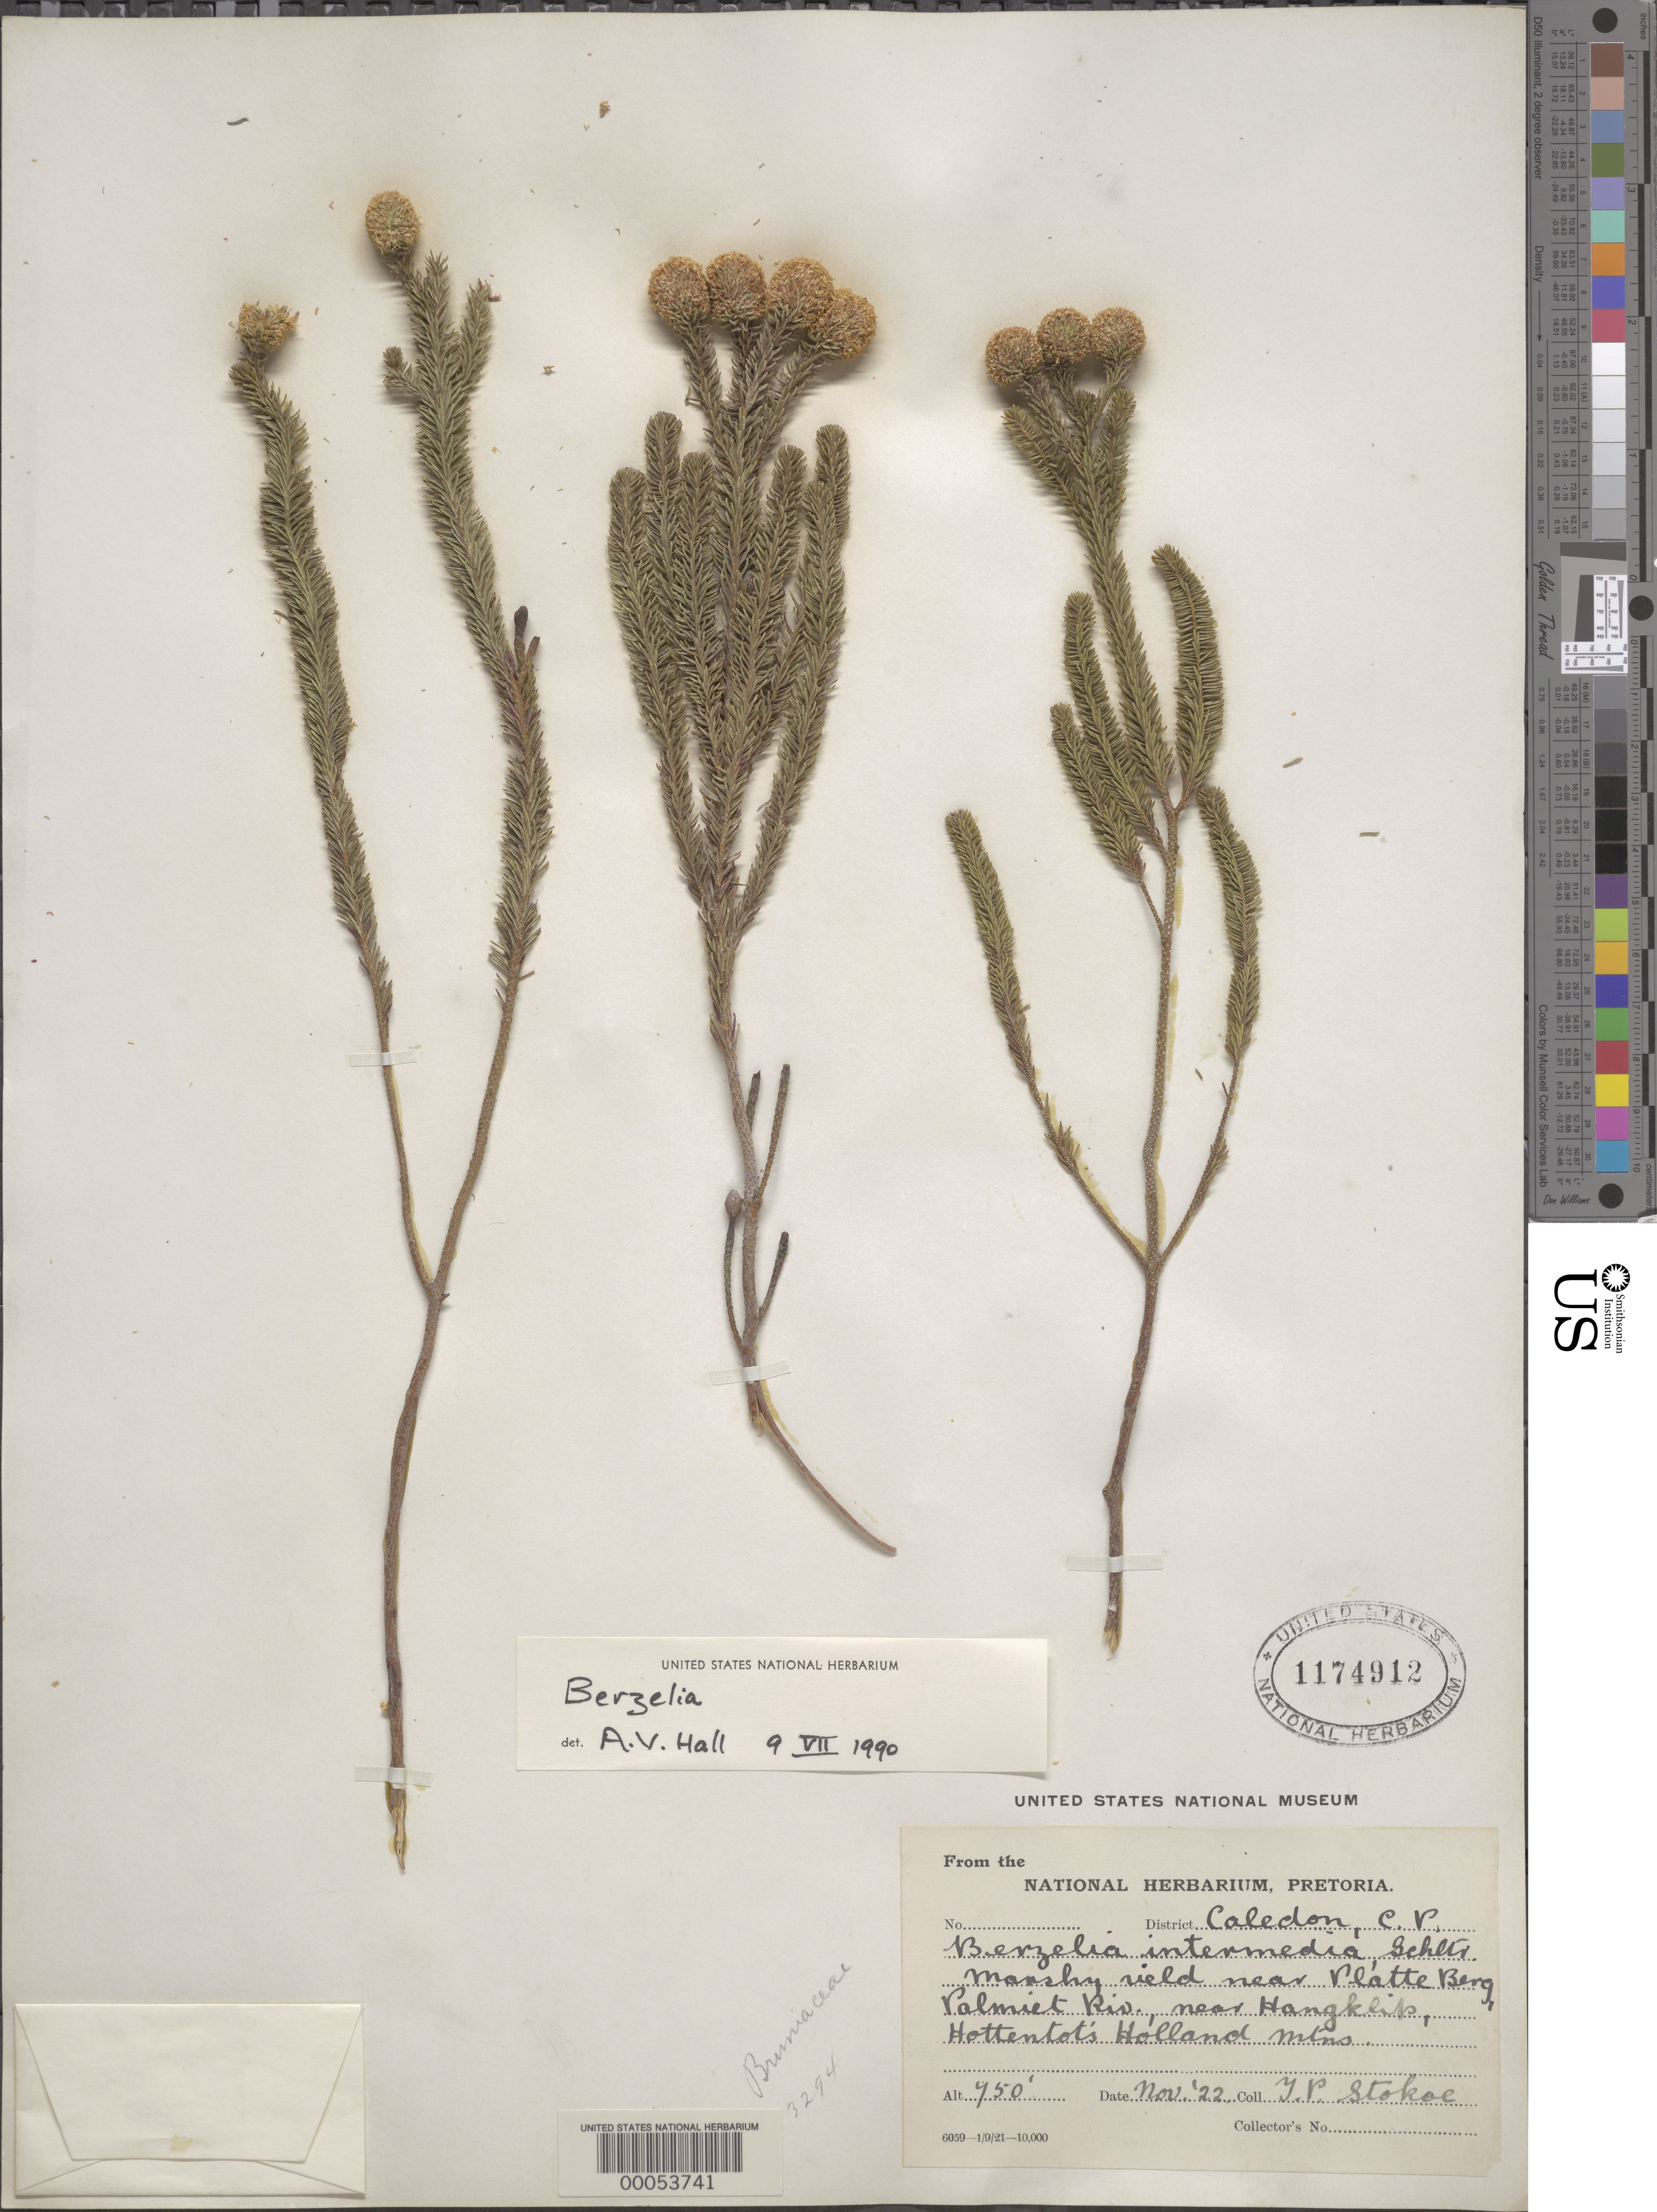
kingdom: Plantae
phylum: Tracheophyta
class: Magnoliopsida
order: Bruniales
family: Bruniaceae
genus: Berzelia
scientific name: Berzelia ecklonii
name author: Pillans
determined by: Strong, Mark T., (BOT), Smithsonian Institution - National Museum of Natural History (UNITED STATES)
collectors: J. Stokoe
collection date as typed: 22 Nov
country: South Africa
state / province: Western Cape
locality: Hottentot's holland mountains. Caledon Dist.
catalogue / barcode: US 1174912